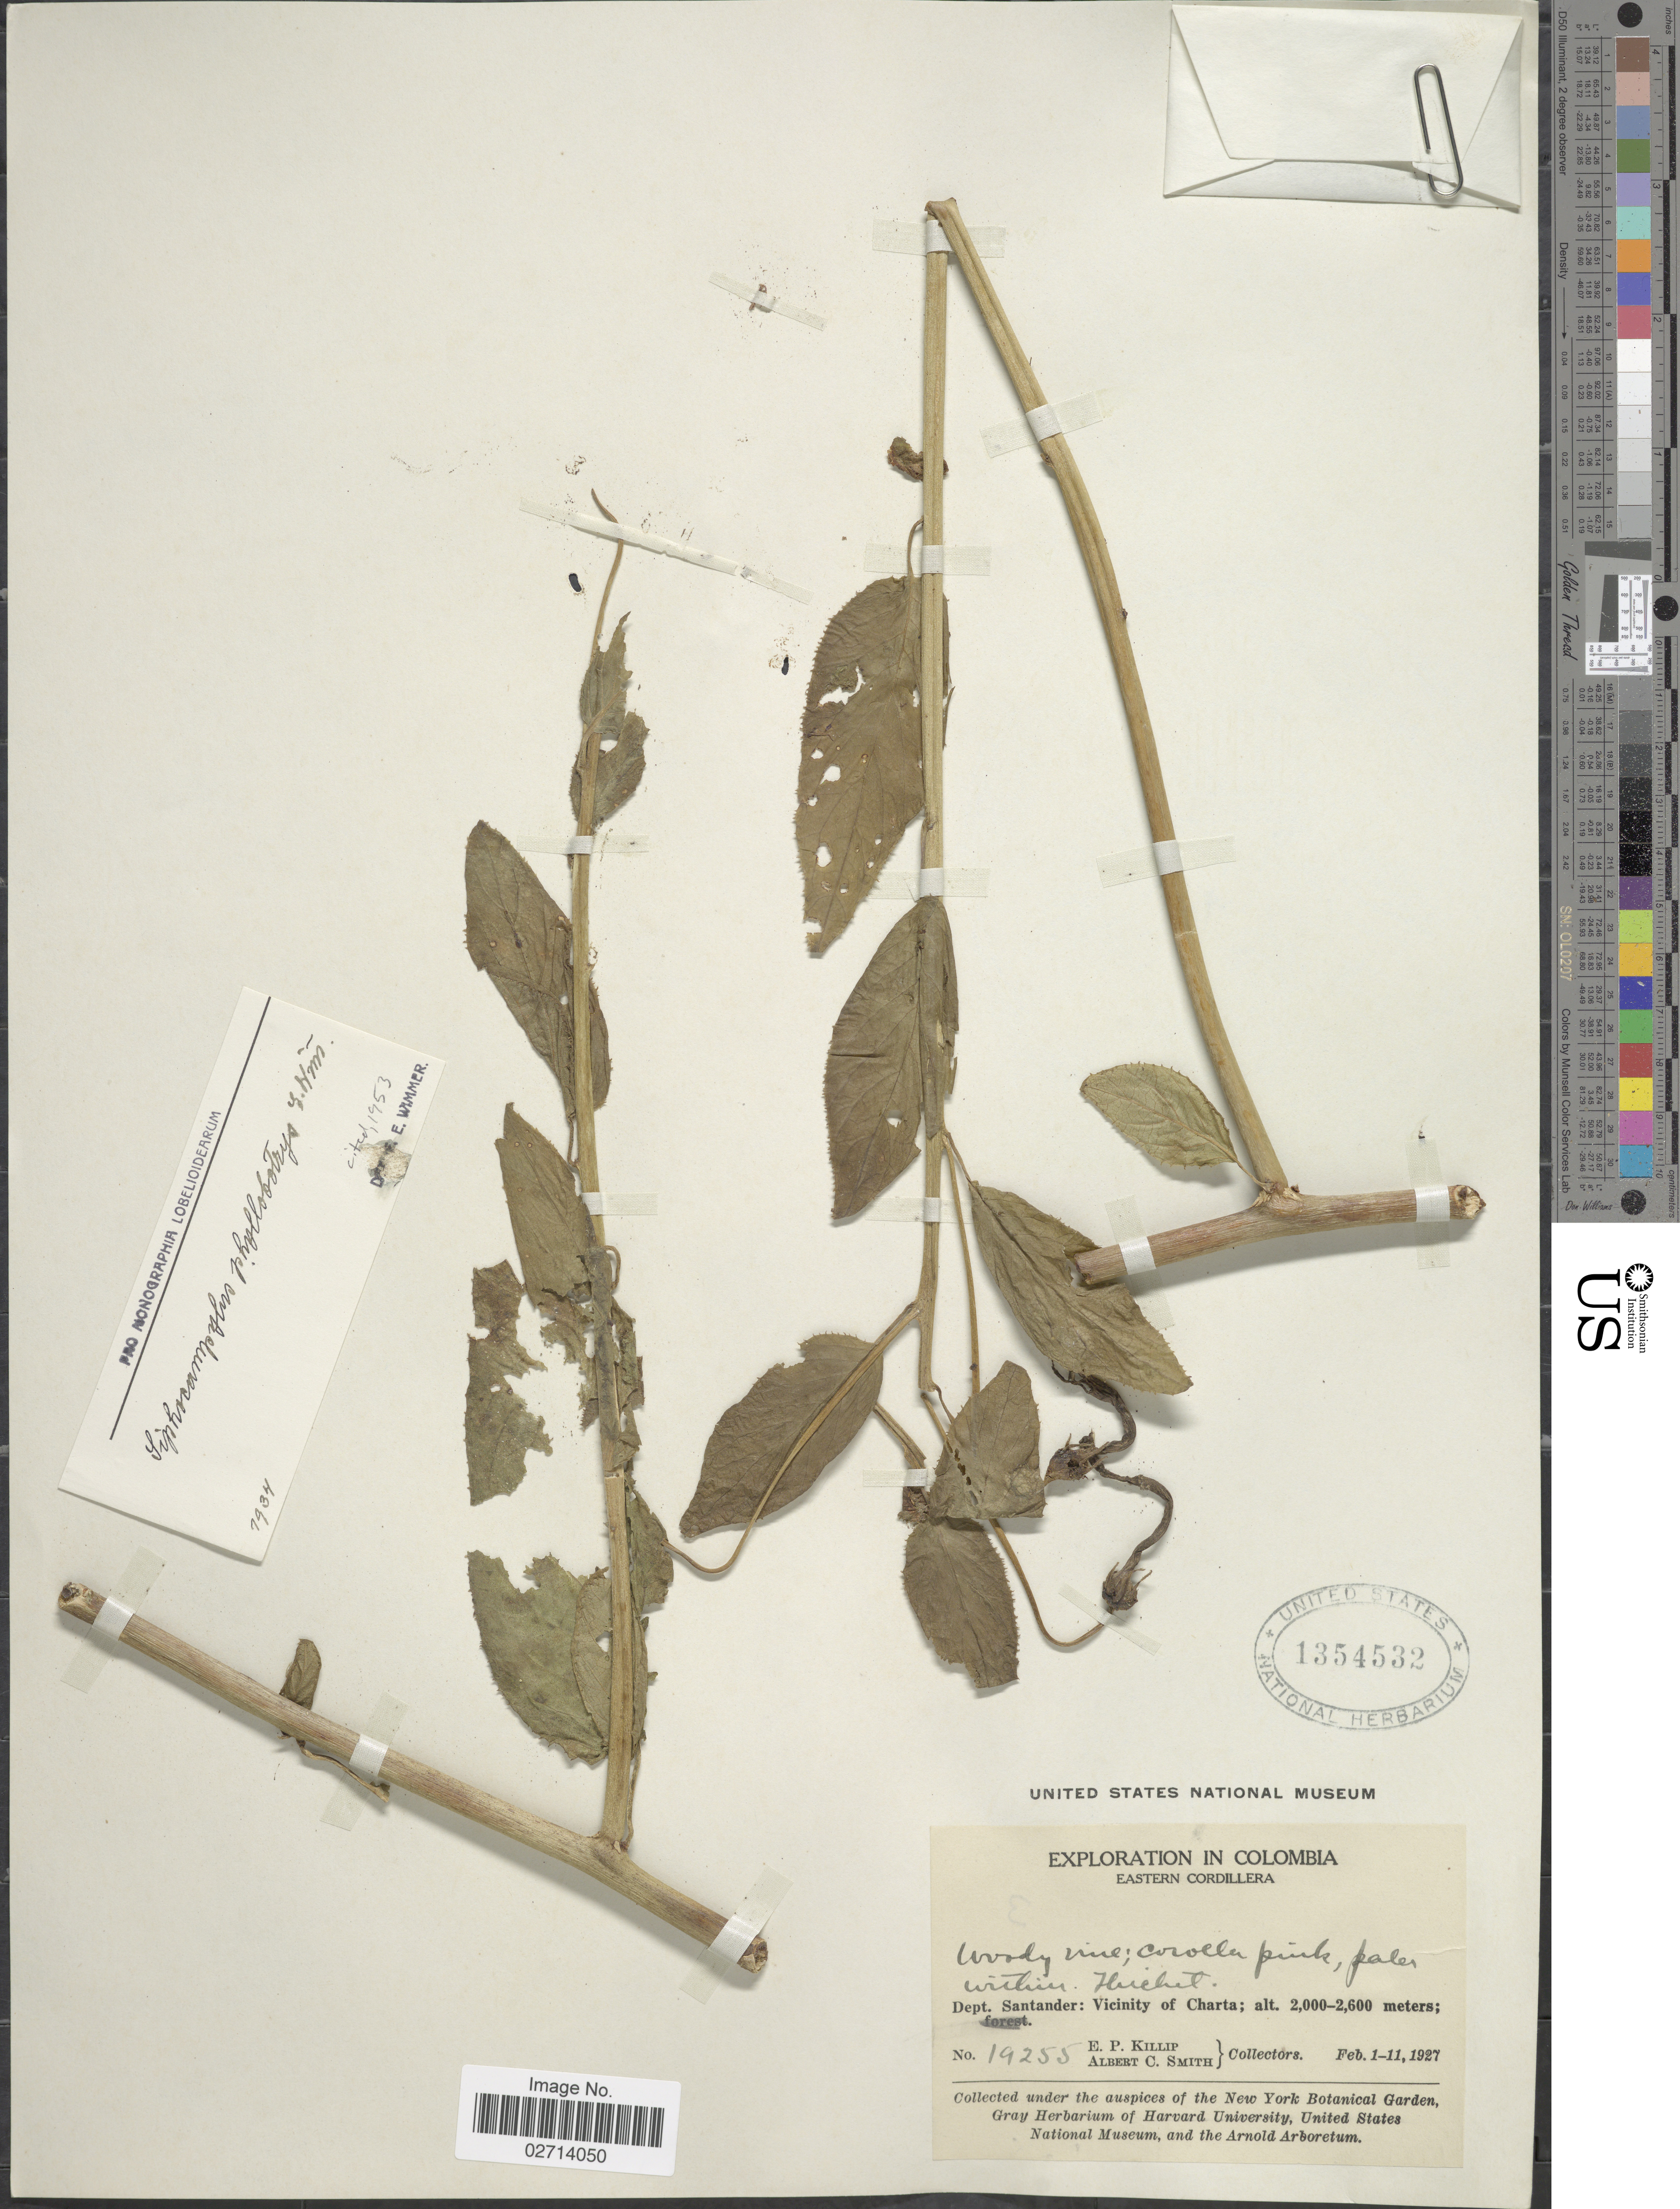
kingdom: Plantae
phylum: Tracheophyta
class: Magnoliopsida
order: Asterales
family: Campanulaceae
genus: Siphocampylus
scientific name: Siphocampylus phyllobotrys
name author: E. Wimm.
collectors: E. P. Killip & A. C. Smith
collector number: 19255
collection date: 1927-02-01/1927-02-11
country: Colombia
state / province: Santander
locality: Eastern Cordillera. Vicinity of Charta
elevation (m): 2000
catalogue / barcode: US 1354532